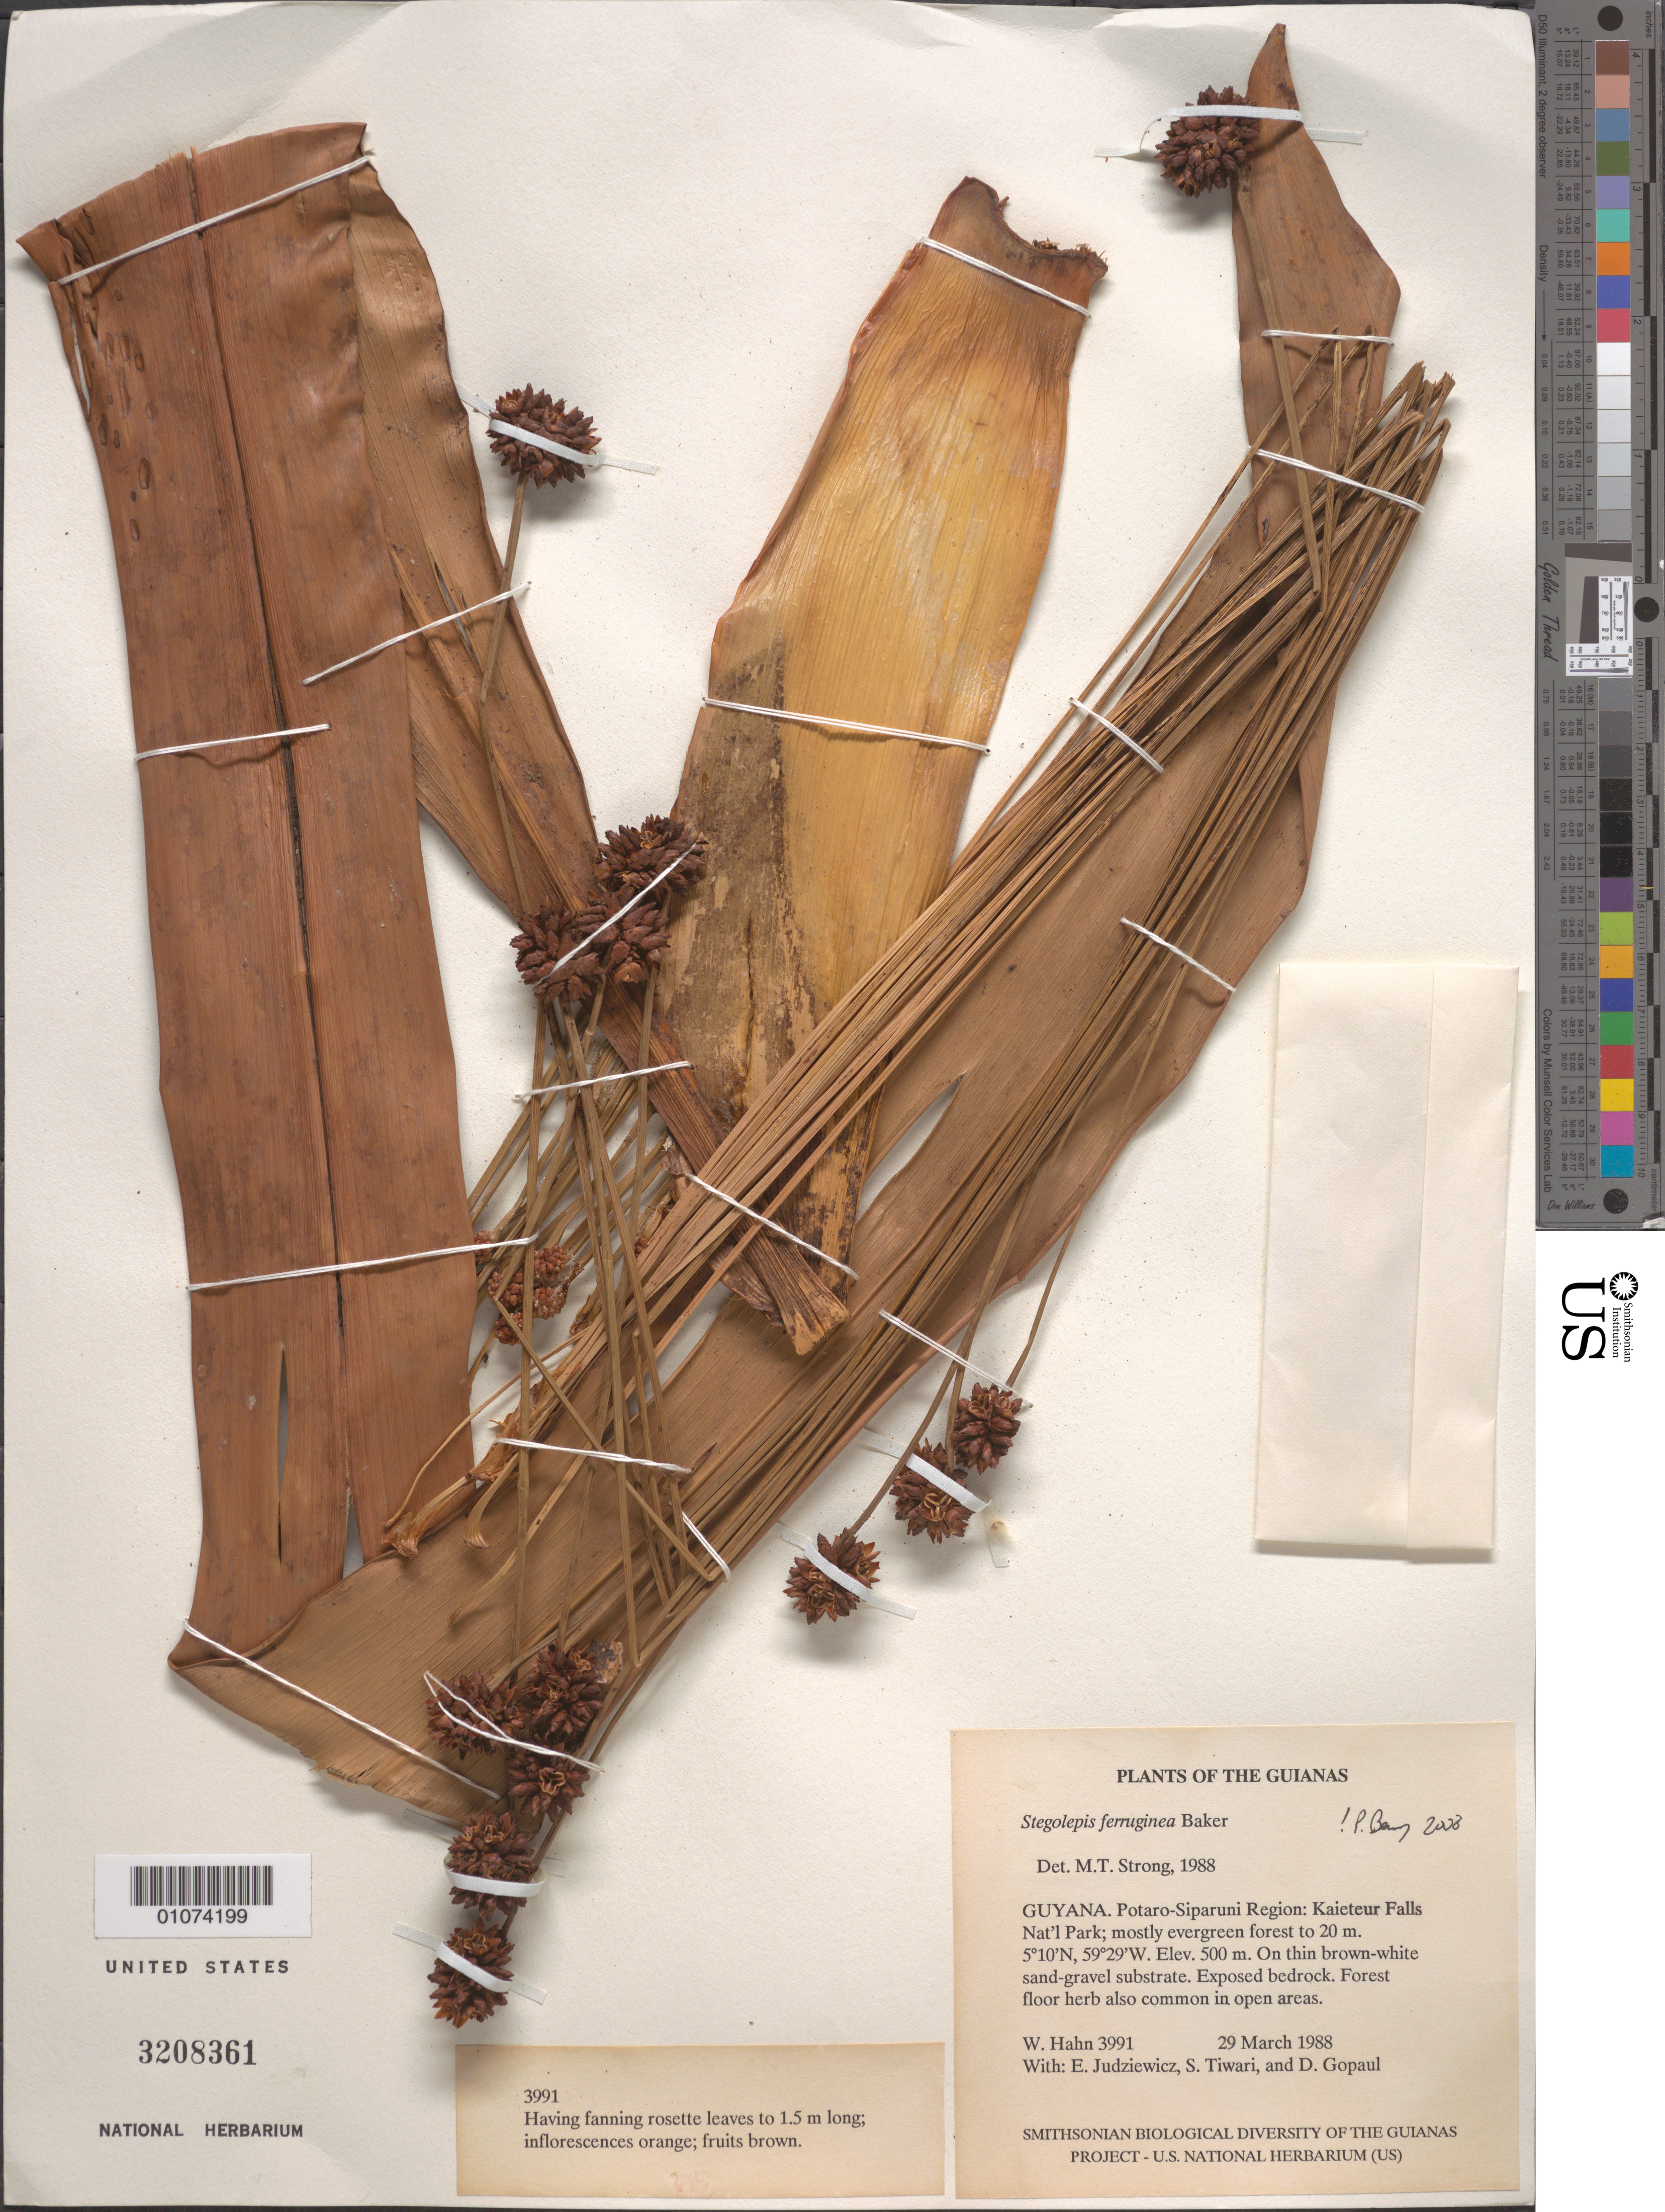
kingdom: Plantae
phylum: Tracheophyta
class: Liliopsida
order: Poales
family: Rapateaceae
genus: Stegolepis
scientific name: Stegolepis ferruginea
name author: Baker f.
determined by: Berry, P. E., (WIS), University of Wisconsin - Madison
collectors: W. Hahn, E. J. Judziewicz, S. Tiwari & D. Gopaul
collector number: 3991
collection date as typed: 29 March 1988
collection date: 1988-03-29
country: Guyana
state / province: Potaro-Siparuni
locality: Kaieteur Falls National Park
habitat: Mostly evergreen forest to 20 m on thin brown-white sand-gravel substrate. Exposed bedrock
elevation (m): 500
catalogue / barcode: US 3208361